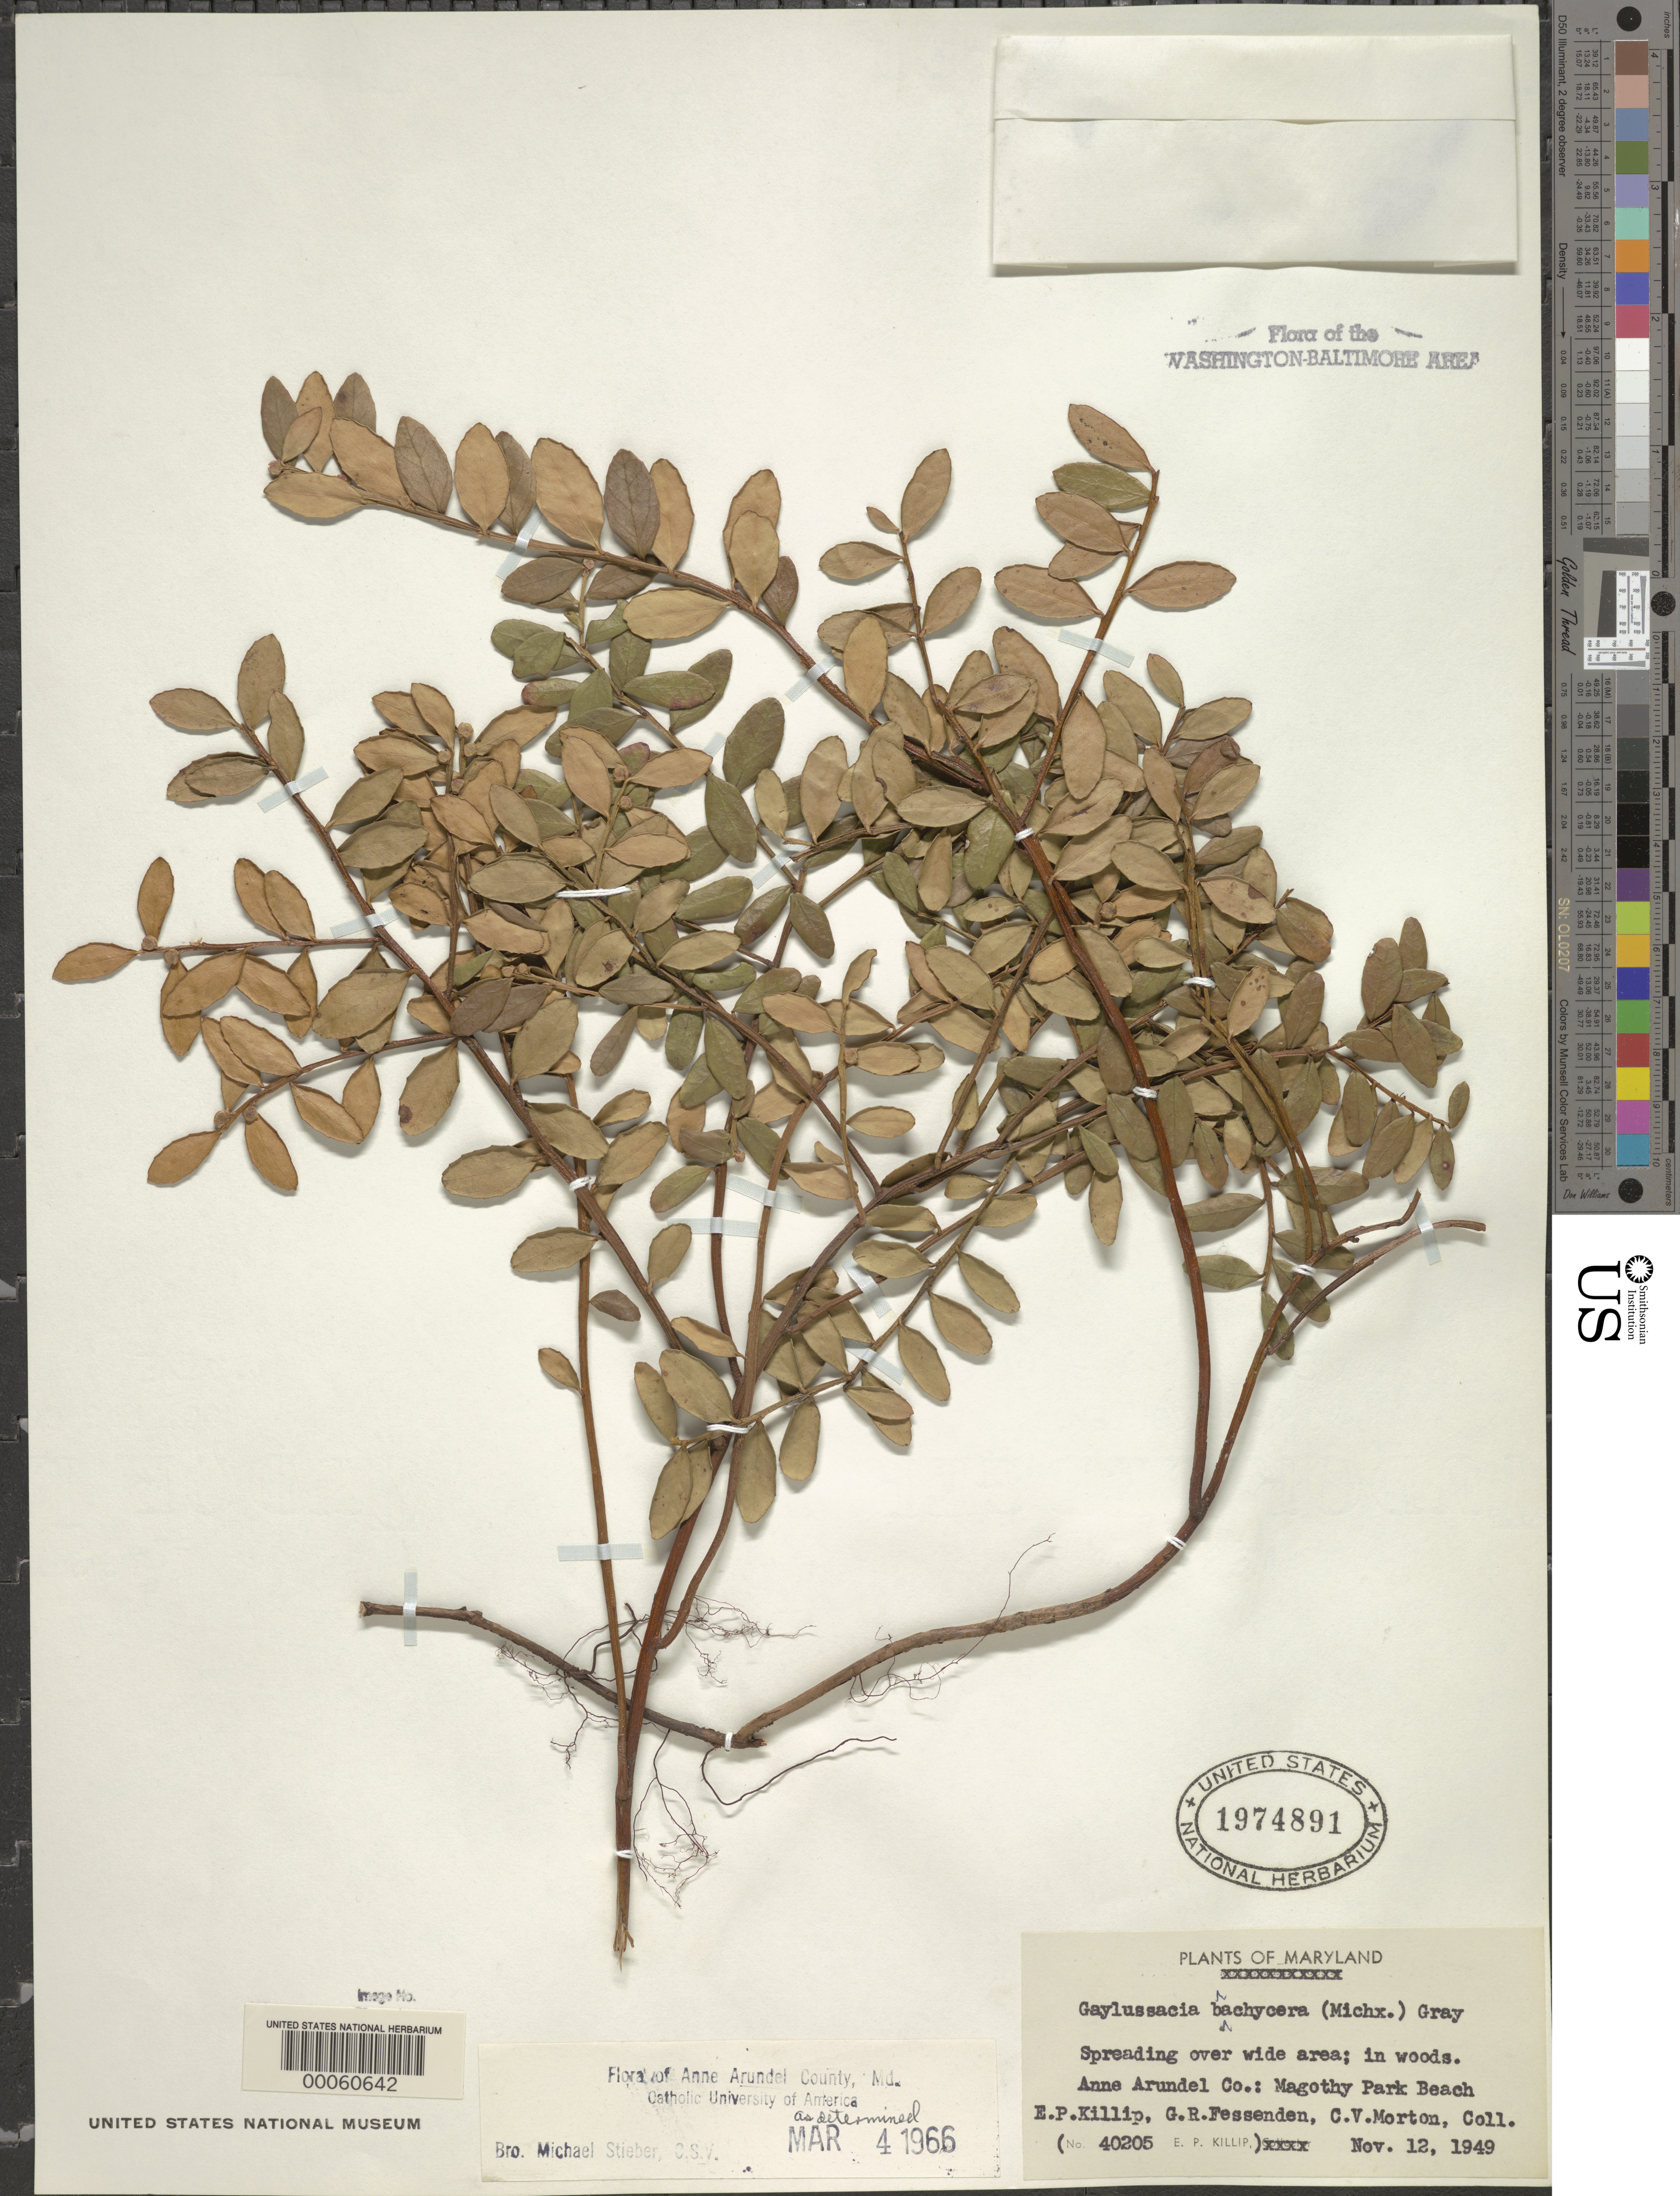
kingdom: Plantae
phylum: Tracheophyta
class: Magnoliopsida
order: Ericales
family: Ericaceae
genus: Gaylussacia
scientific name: Gaylussacia brachycera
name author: (Michx.) Torr. & A. Gray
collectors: E. P. Killip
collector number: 40205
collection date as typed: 12 Nov 1949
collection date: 1949-11-12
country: United States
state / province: Maryland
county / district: Anne Arundel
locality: Magothy Park Beach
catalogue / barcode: US 1974891